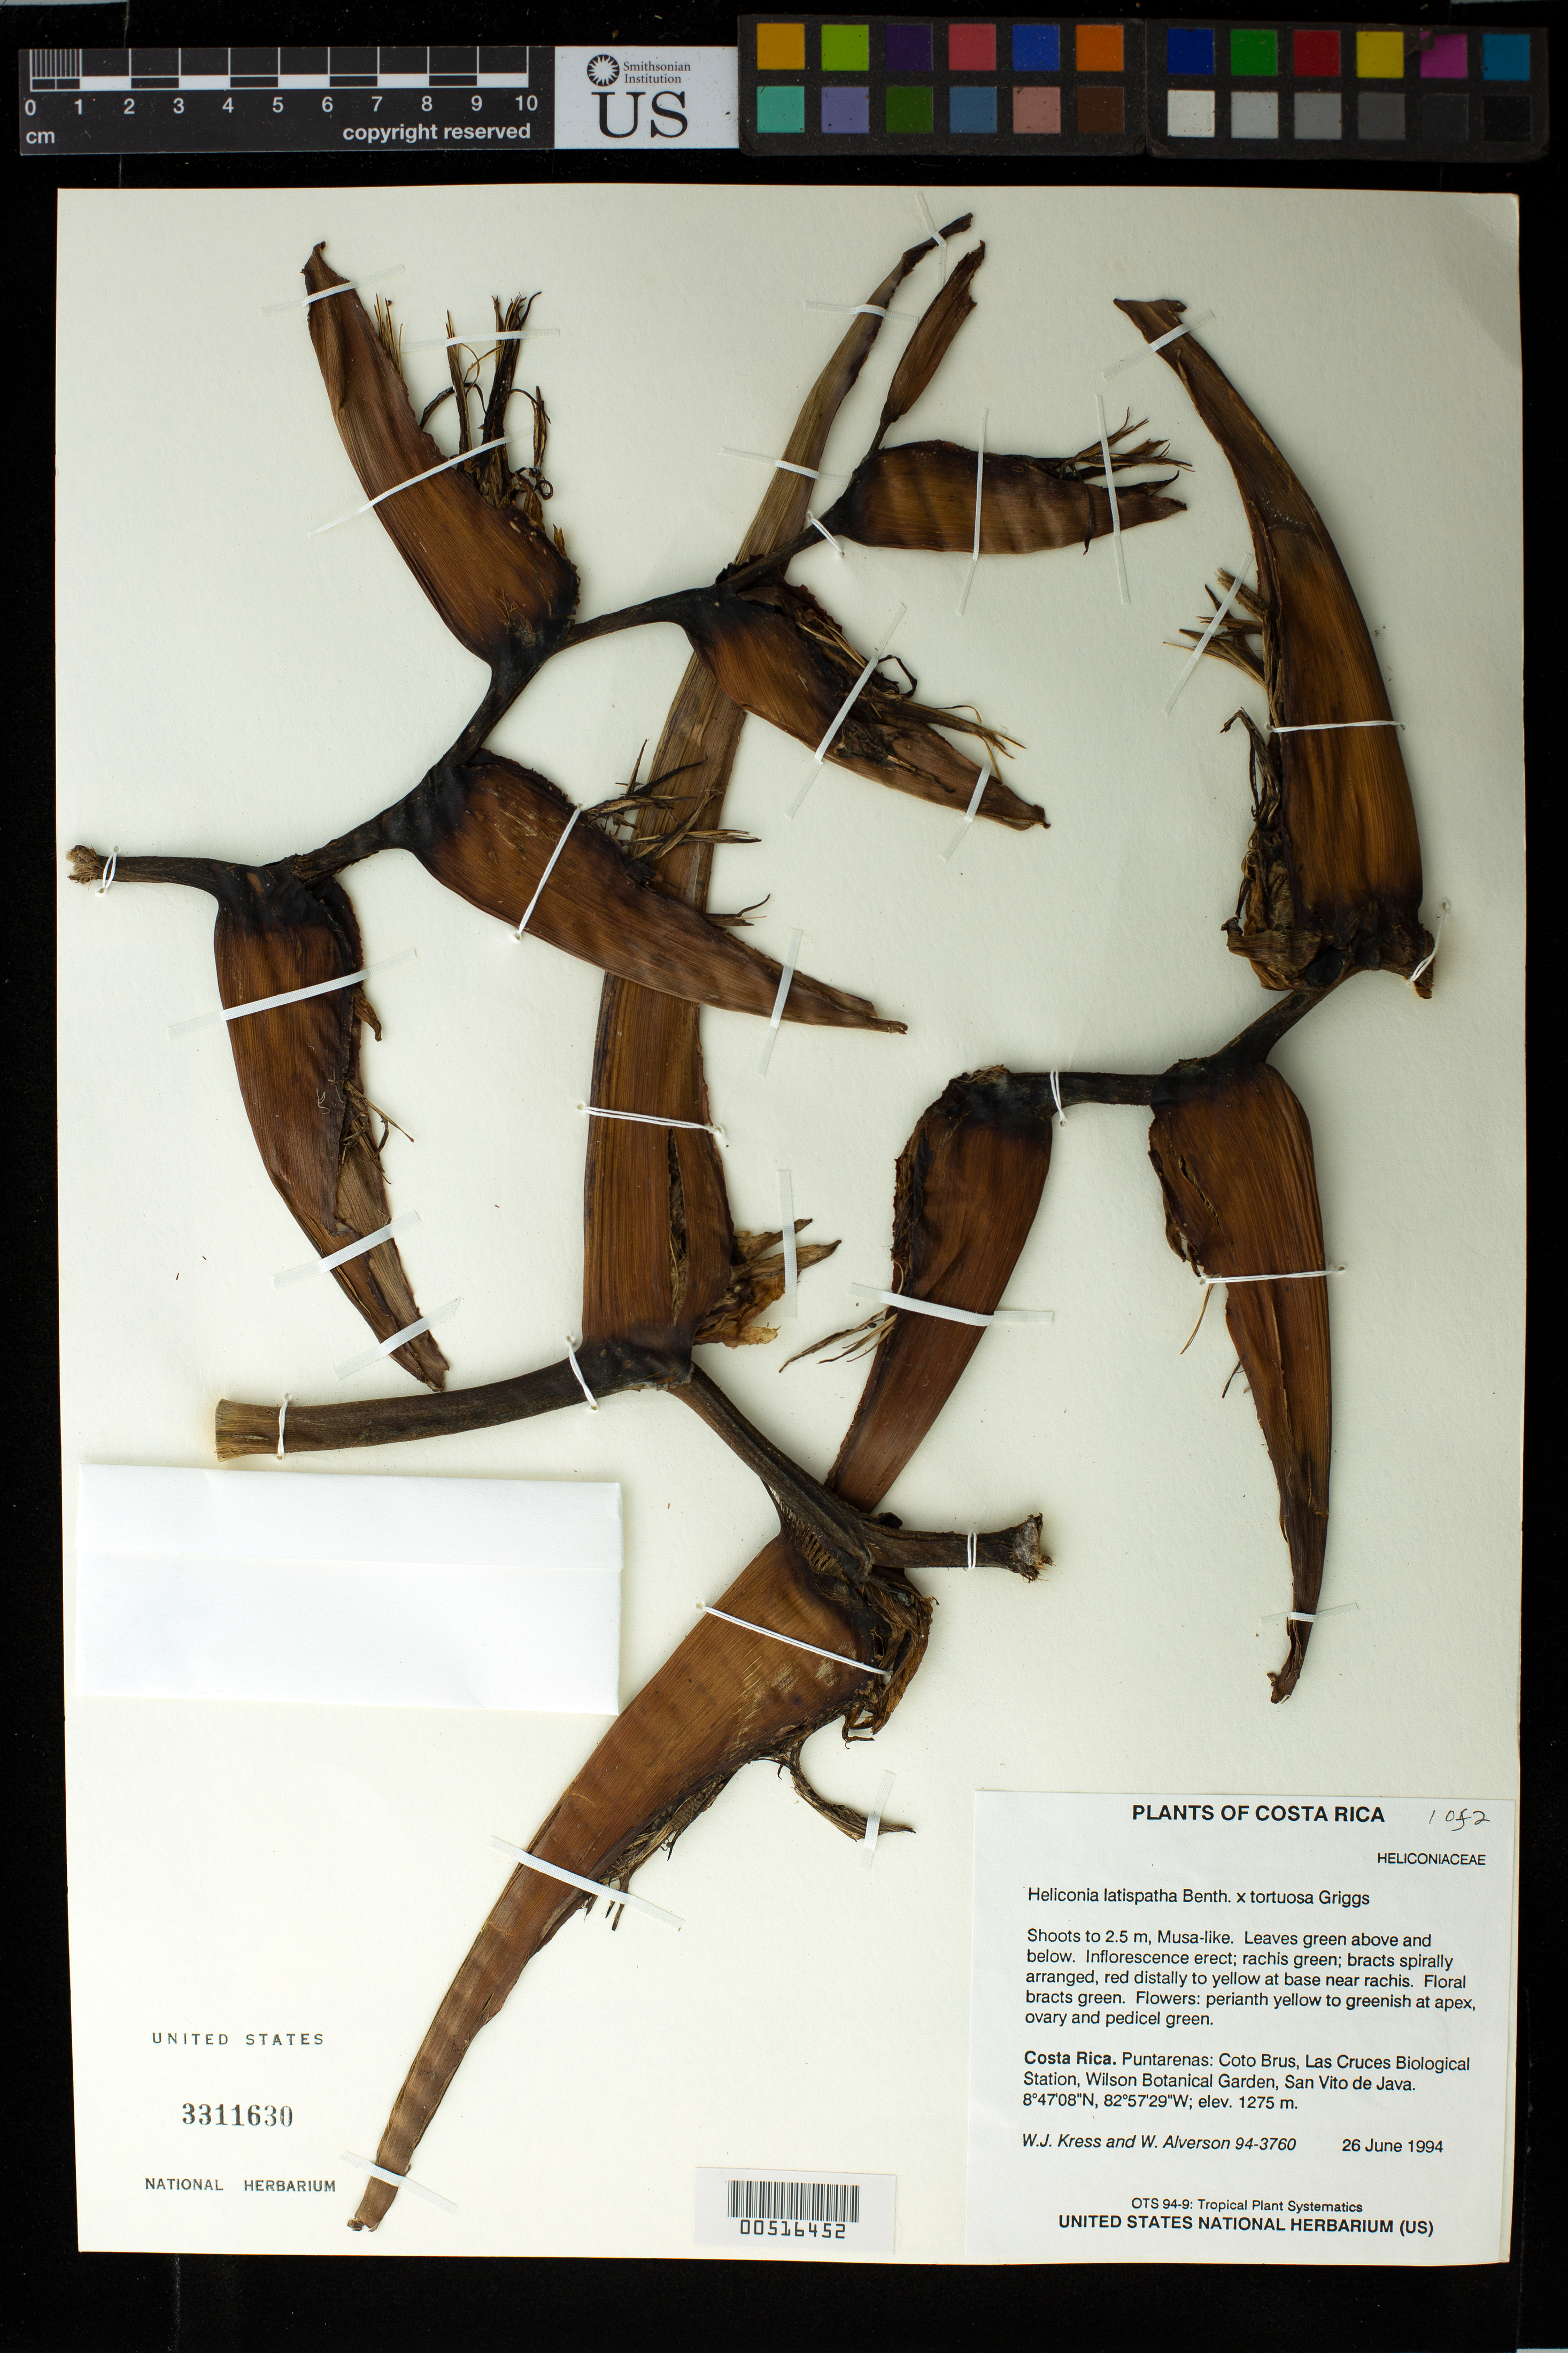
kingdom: Plantae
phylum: Tracheophyta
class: Liliopsida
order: Zingiberales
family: Heliconiaceae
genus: Heliconia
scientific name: Heliconia latispatha x H. tortuosa R.F. Griggs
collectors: W. J. Kress & W. S. Alverson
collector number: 94-3760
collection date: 1994-06-26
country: Costa Rica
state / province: Puntarenas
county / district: Coto Brus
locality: Las Cruces Biological Station, Wilson Botanical Garden, San Vito de Java.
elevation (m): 1275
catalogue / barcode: US 3311630